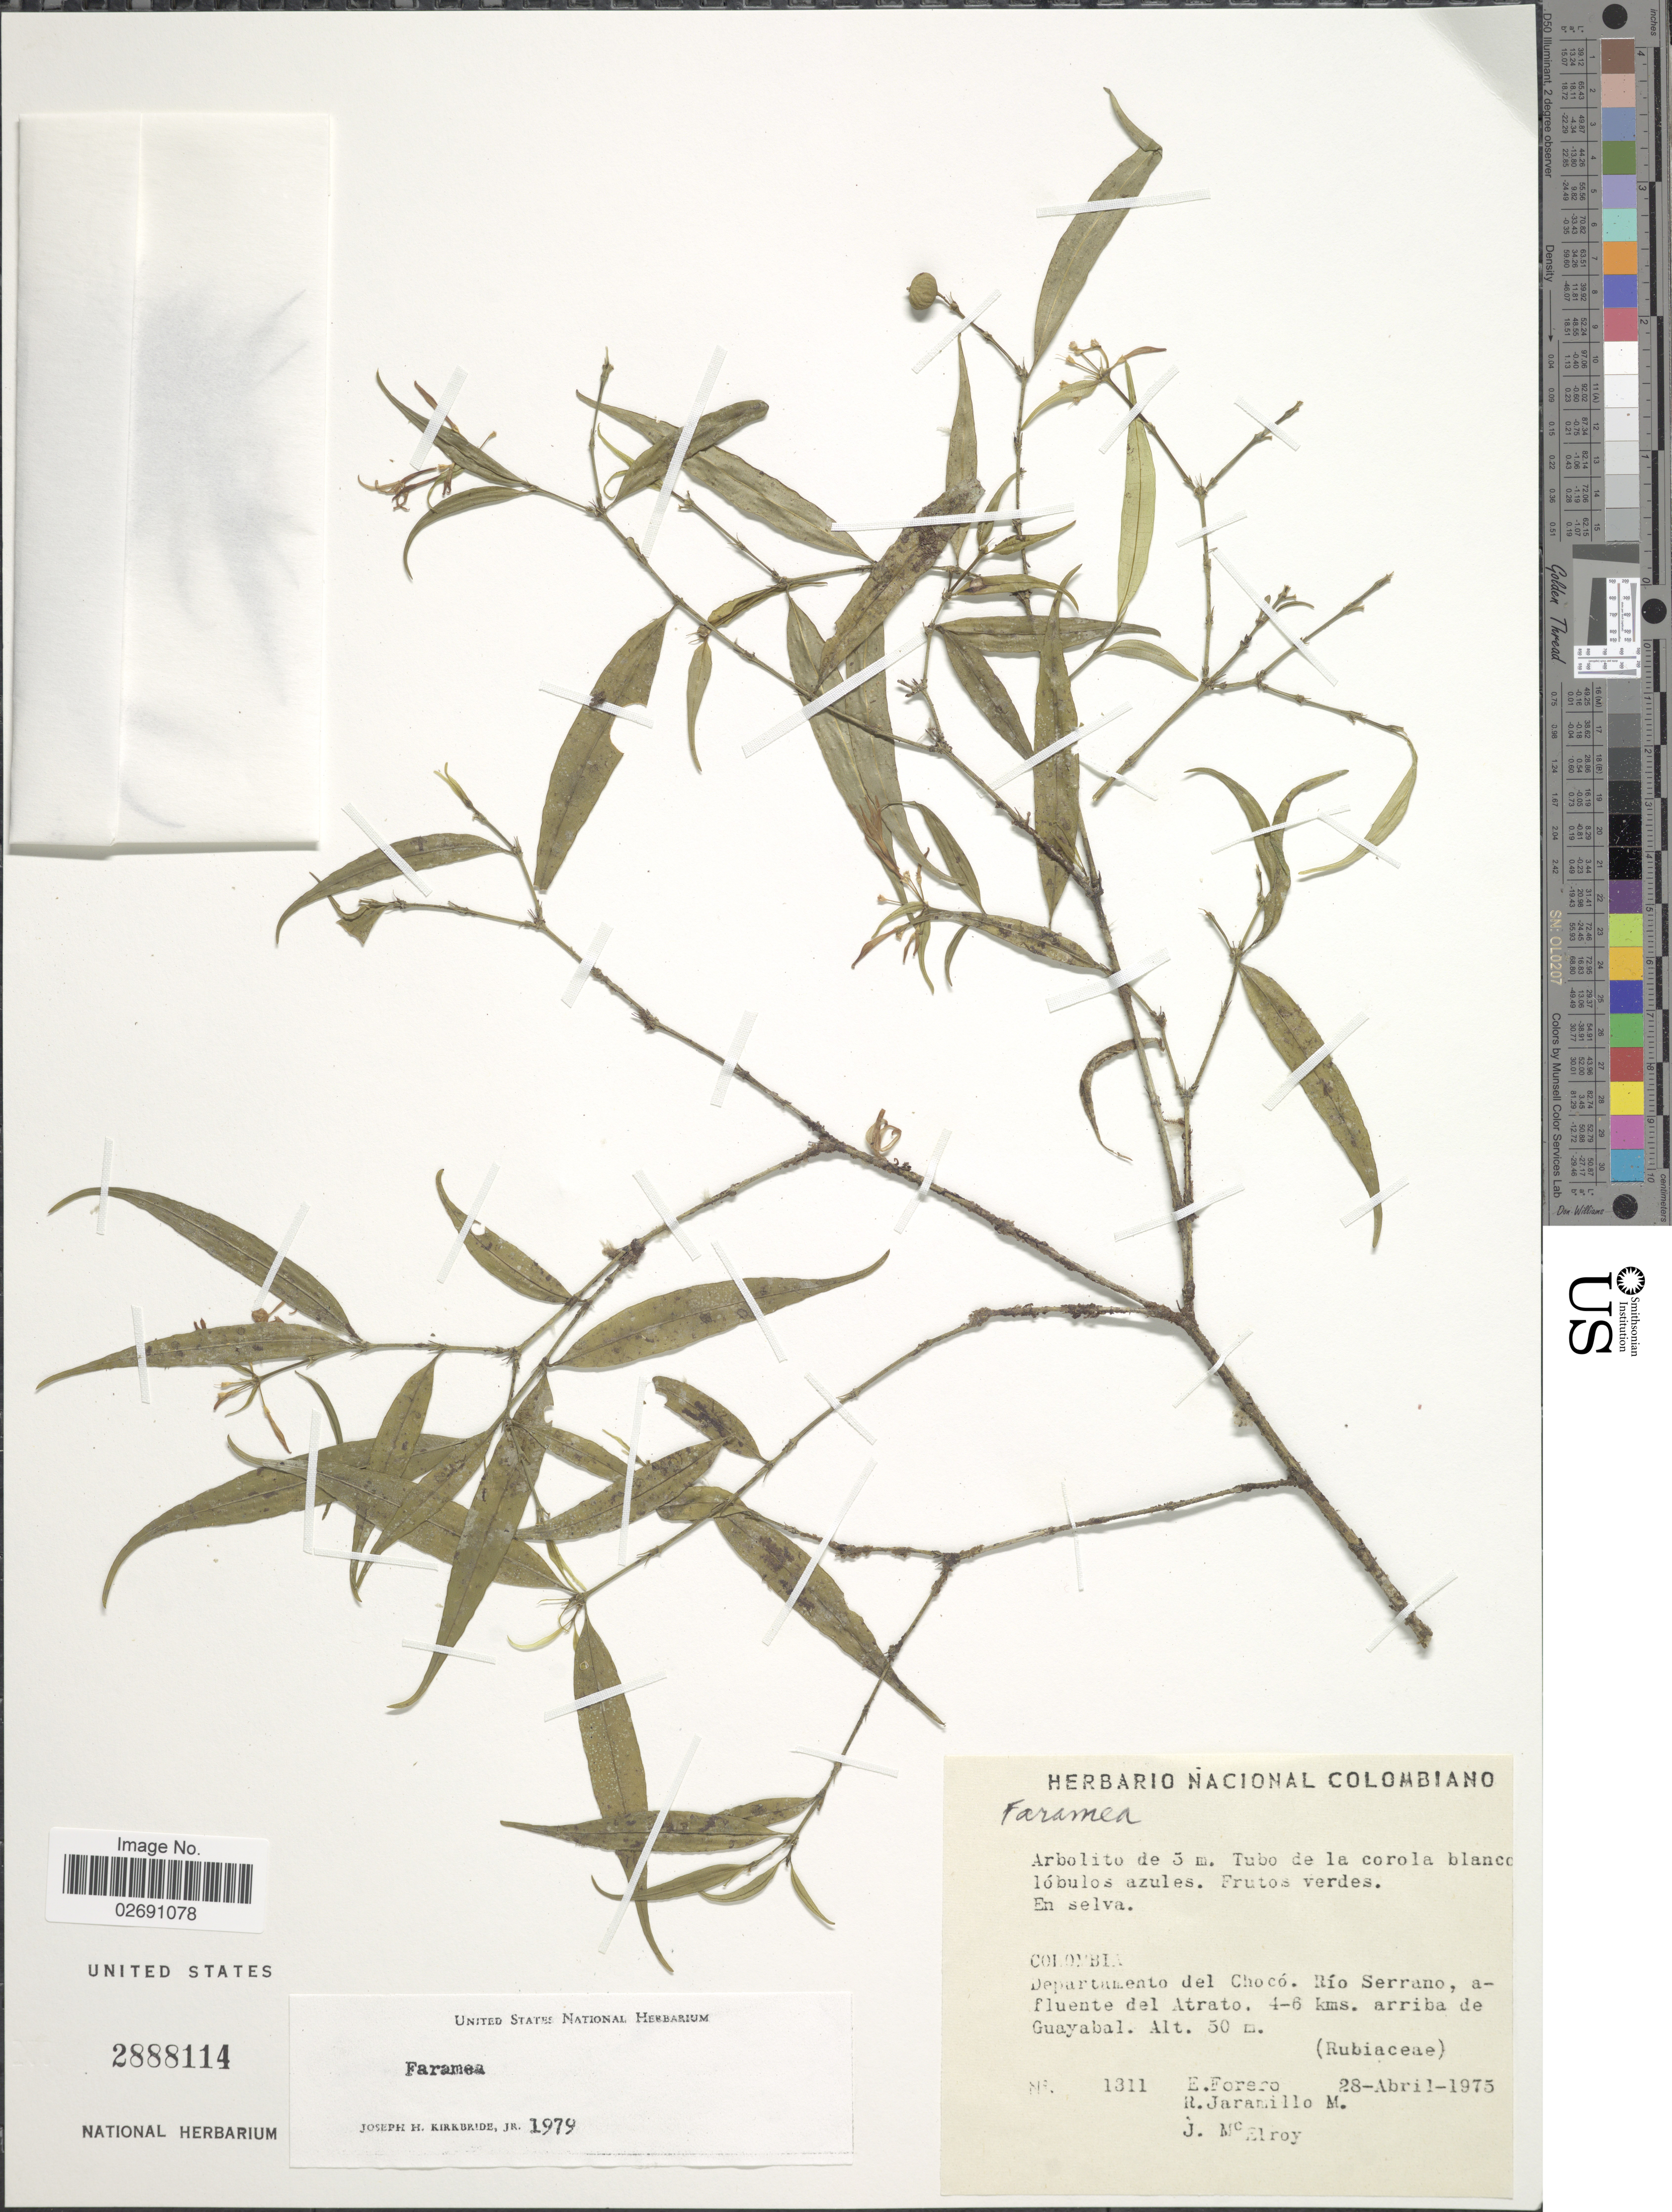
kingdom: Plantae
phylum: Tracheophyta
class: Magnoliopsida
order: Gentianales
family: Rubiaceae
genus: Faramea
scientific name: Faramea sp.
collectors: E. Forero, R. Jaramillo M. & J. B. McElroy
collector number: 1311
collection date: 1975-04-28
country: Colombia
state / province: Chocó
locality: Rio Serrano, afluente del Atrato, 4-6 kms. arriba de Guayabal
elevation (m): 50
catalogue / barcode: US 2888114